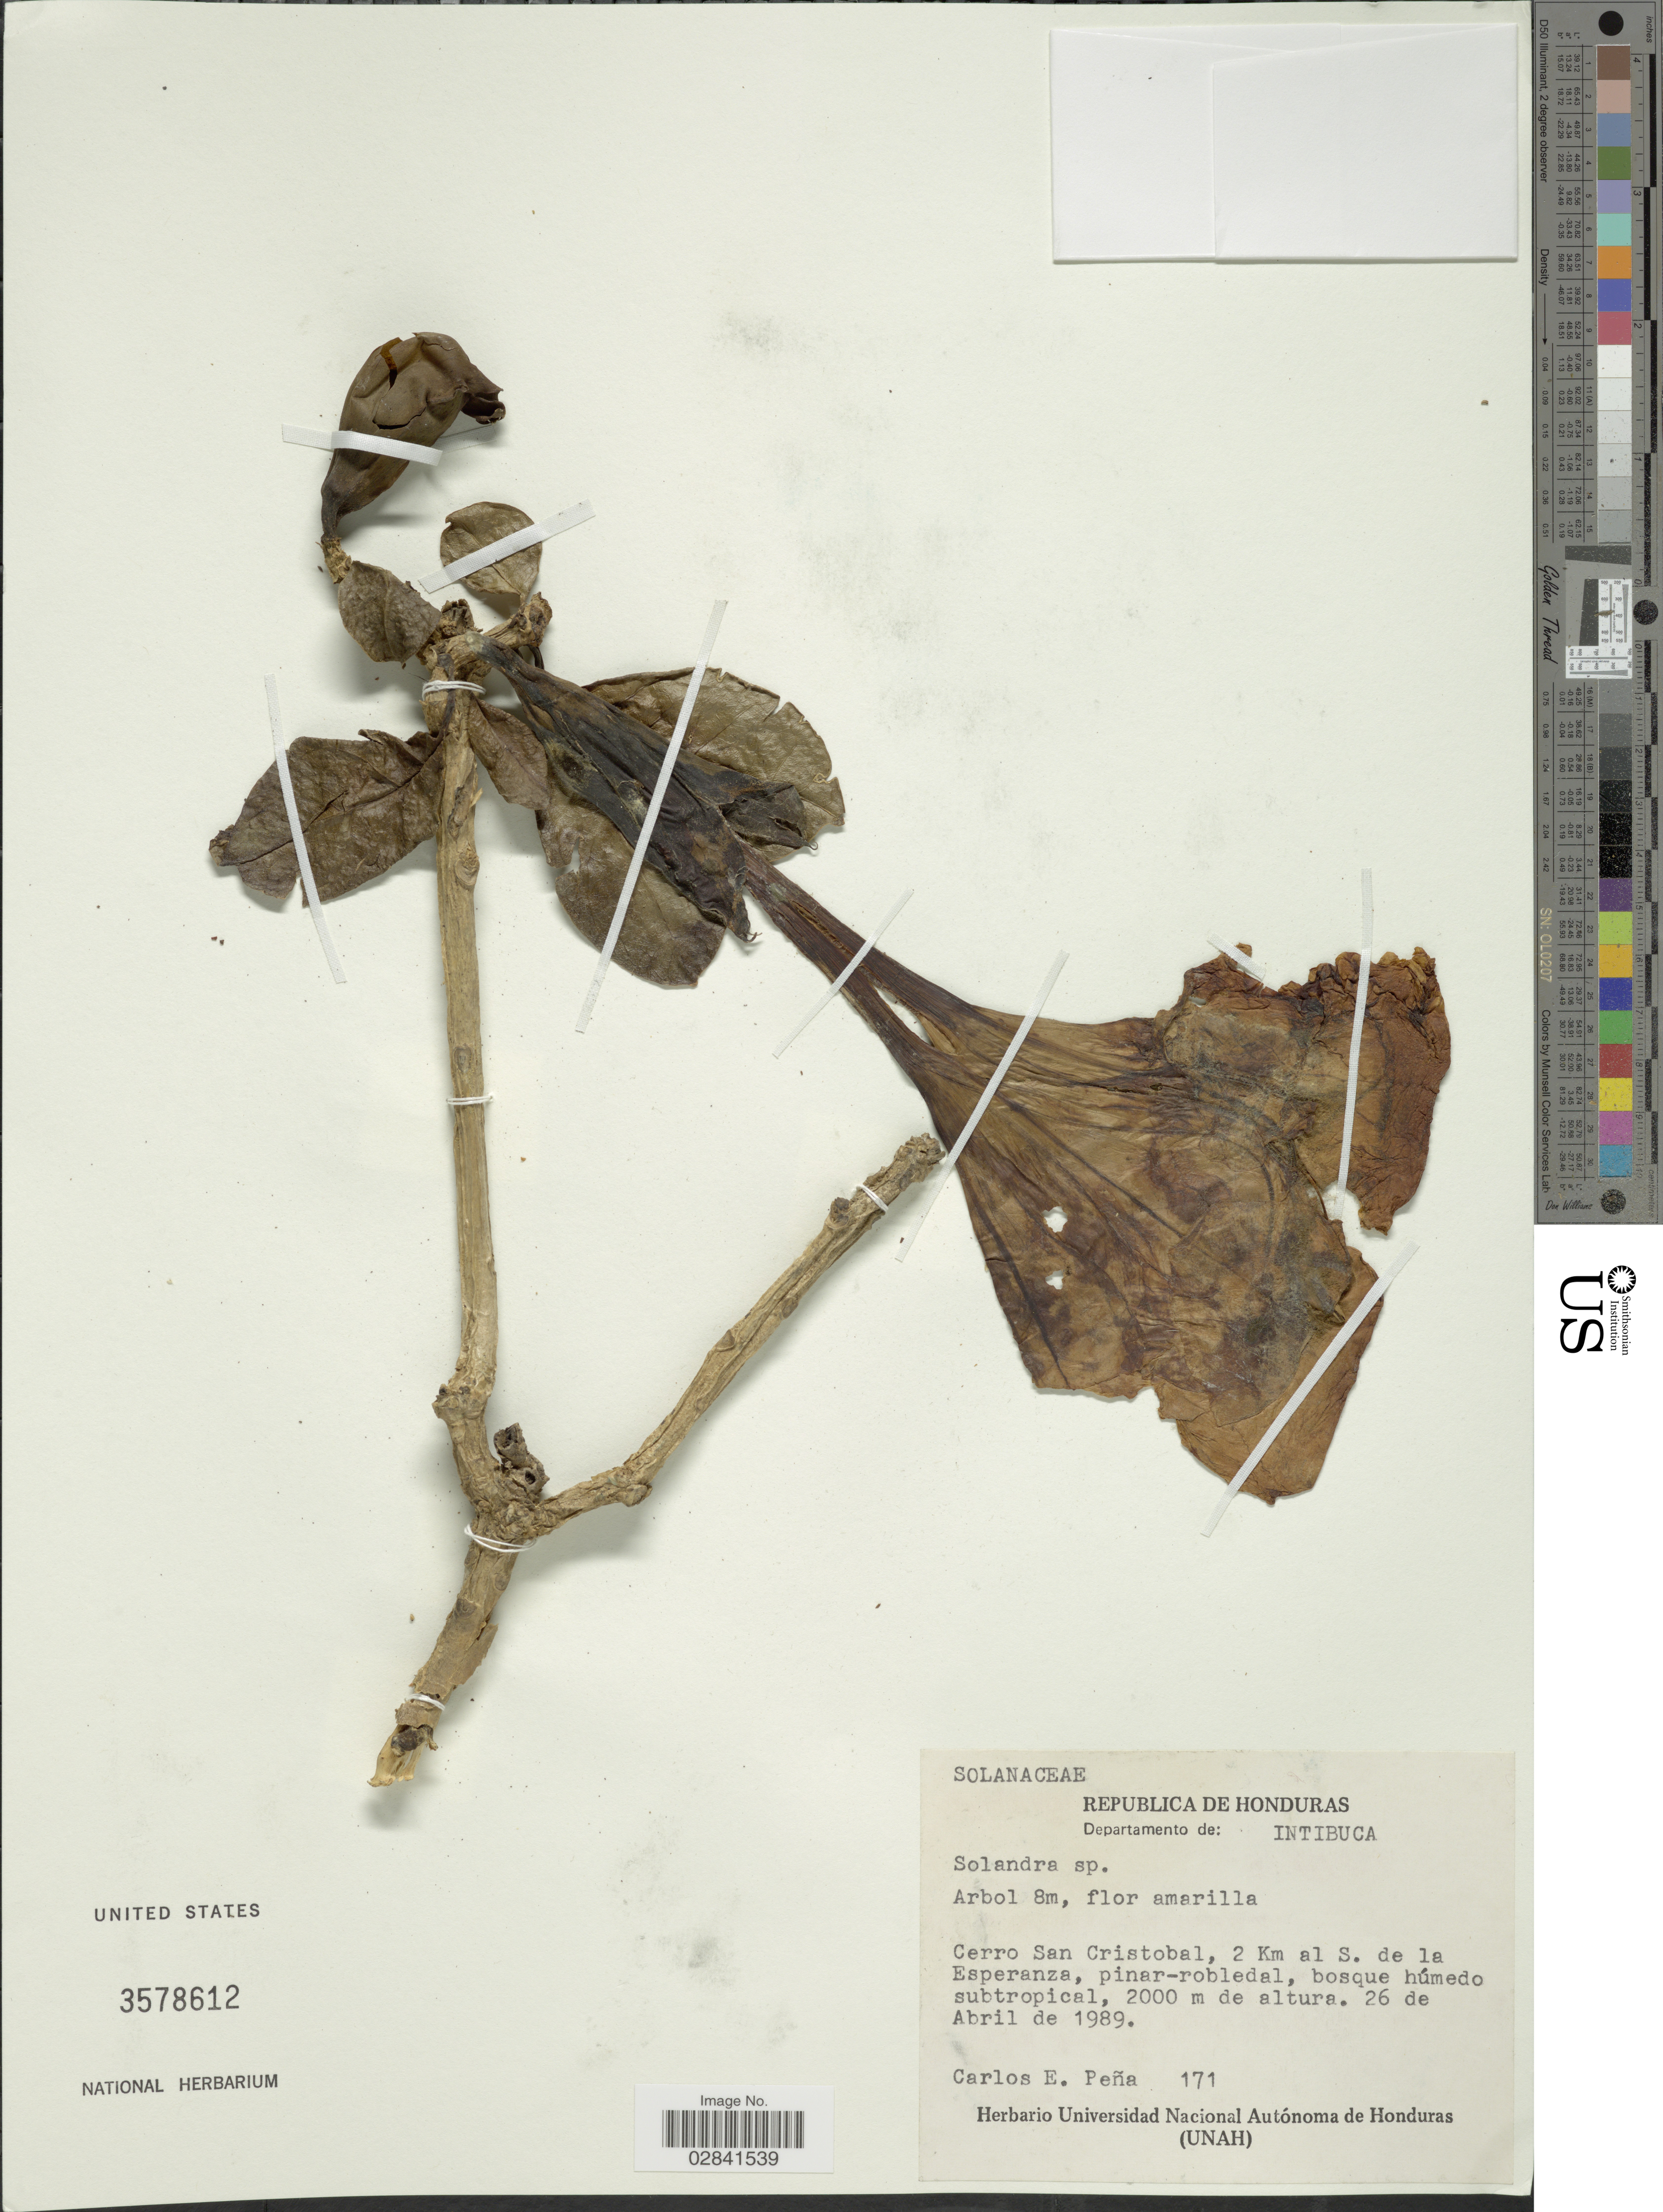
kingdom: Plantae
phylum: Tracheophyta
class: Magnoliopsida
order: Solanales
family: Solanaceae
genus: Solandra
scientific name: Solandra sp.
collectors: C. E. Peña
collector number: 171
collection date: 1989-04-26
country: Honduras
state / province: Intibuca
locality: Departamento de: Intibuca. Cerro San Cristobal, 2 Km al S. de la Esperanza.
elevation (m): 2000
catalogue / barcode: US 3578612